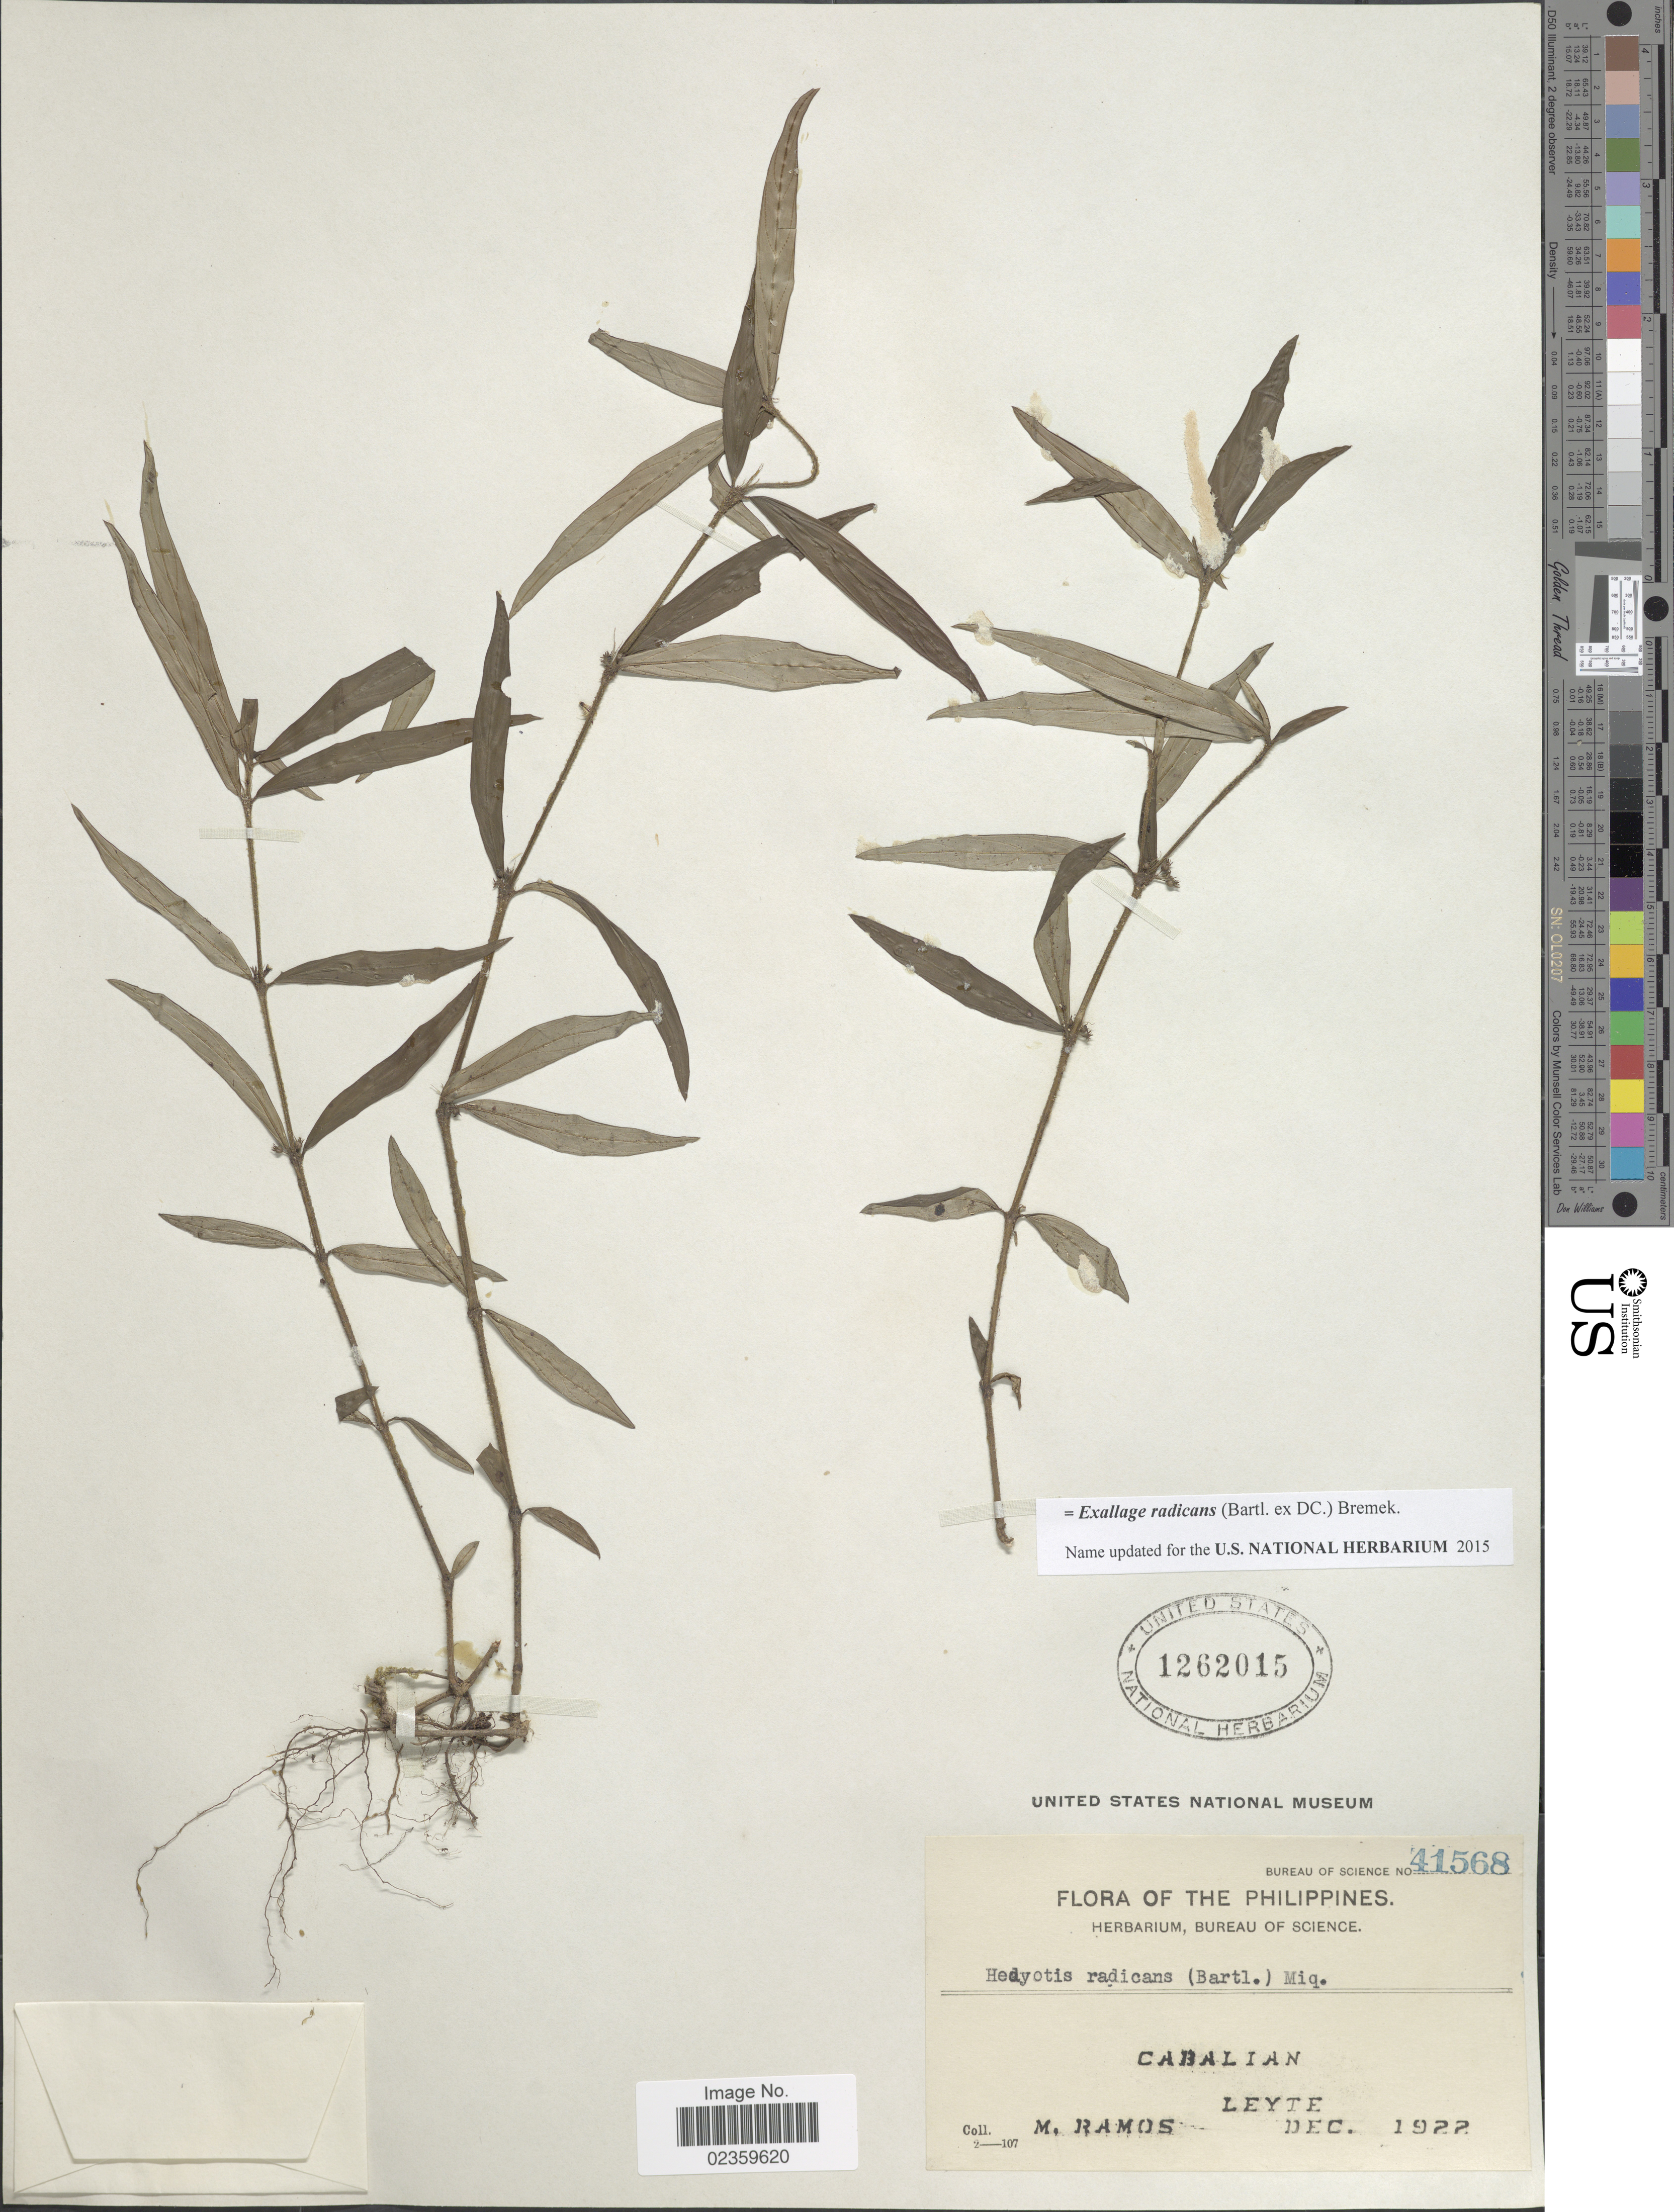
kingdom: Plantae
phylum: Tracheophyta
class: Magnoliopsida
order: Gentianales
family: Rubiaceae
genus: Exallage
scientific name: Exallage radicans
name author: (Bartl. ex DC.) Bremek.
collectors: M. Ramos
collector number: Bureau of Science 41568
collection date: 1922-12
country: Philippines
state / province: Eastern Visayas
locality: Cabalian. Leyte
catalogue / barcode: US 1262015